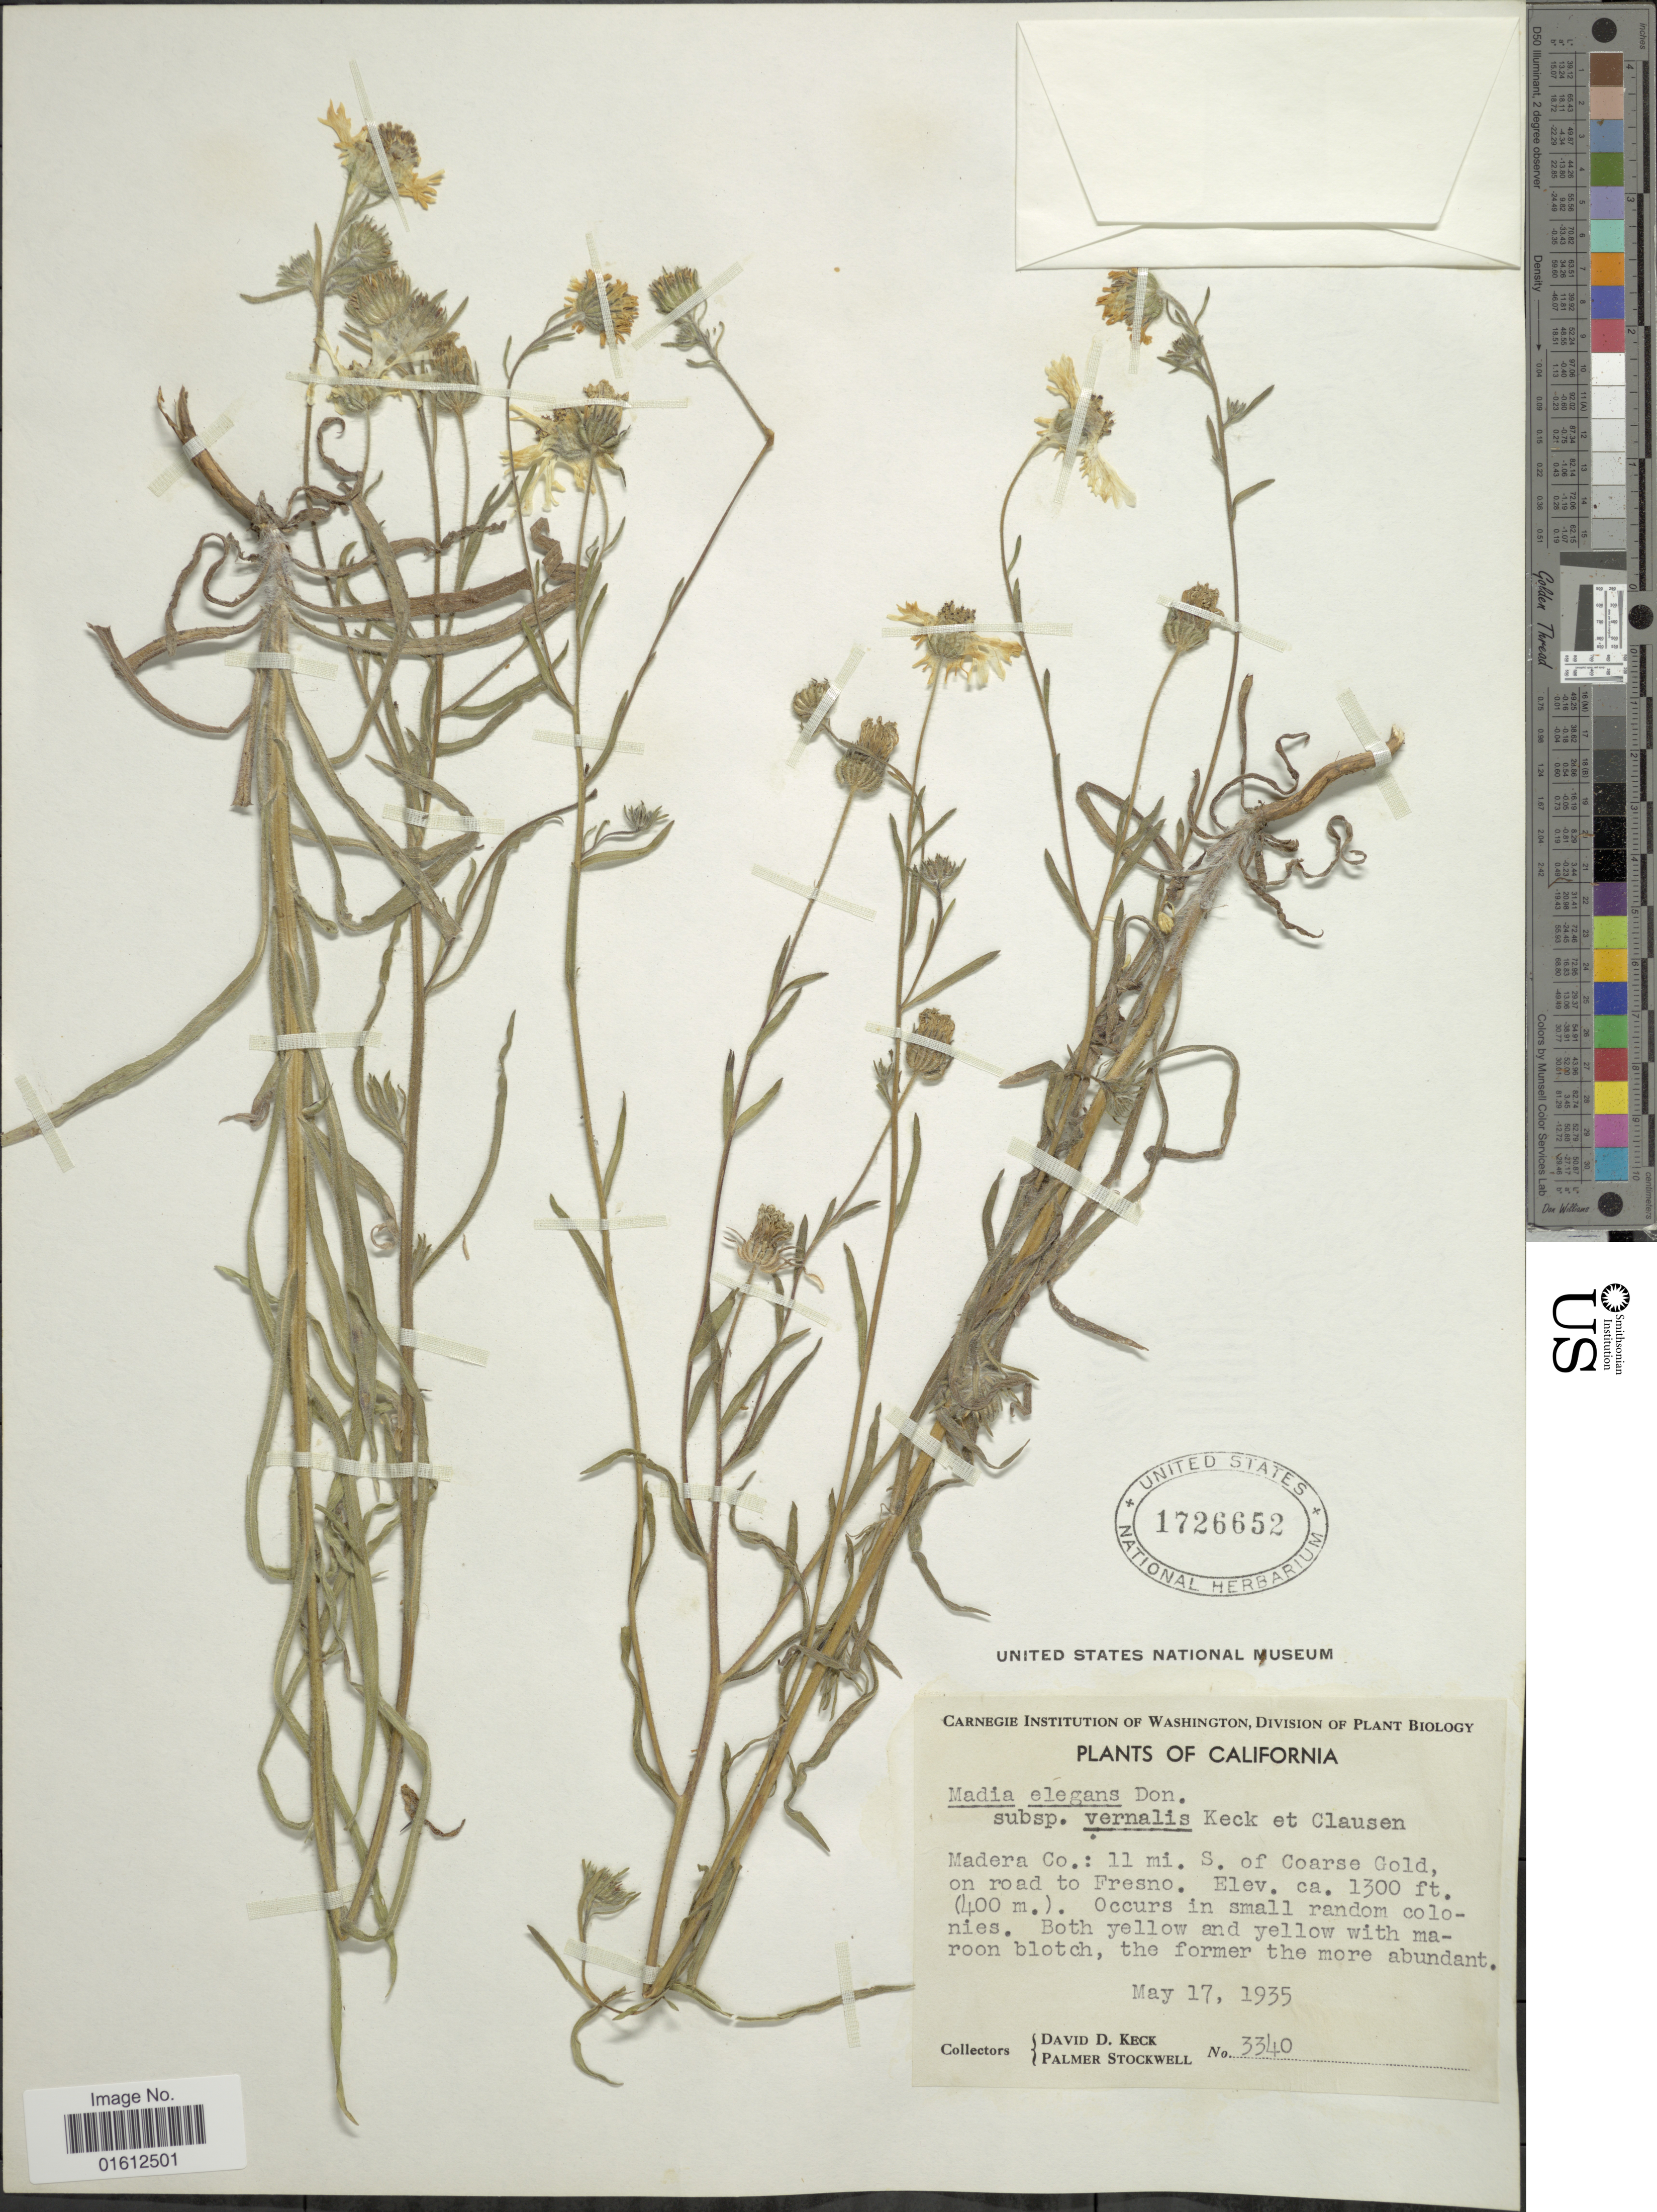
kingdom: Plantae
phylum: Tracheophyta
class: Magnoliopsida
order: Asterales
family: Asteraceae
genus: Madia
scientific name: Madia elegans subsp. vernalis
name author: D.D. Keck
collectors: D. Keck & P. Stockwell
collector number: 3340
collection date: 1935-05-17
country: United States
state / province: California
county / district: Madera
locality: Madera Co.: 11 mi. S. of Coarse Gold, on road to Fresno.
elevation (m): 396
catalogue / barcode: US 1726652